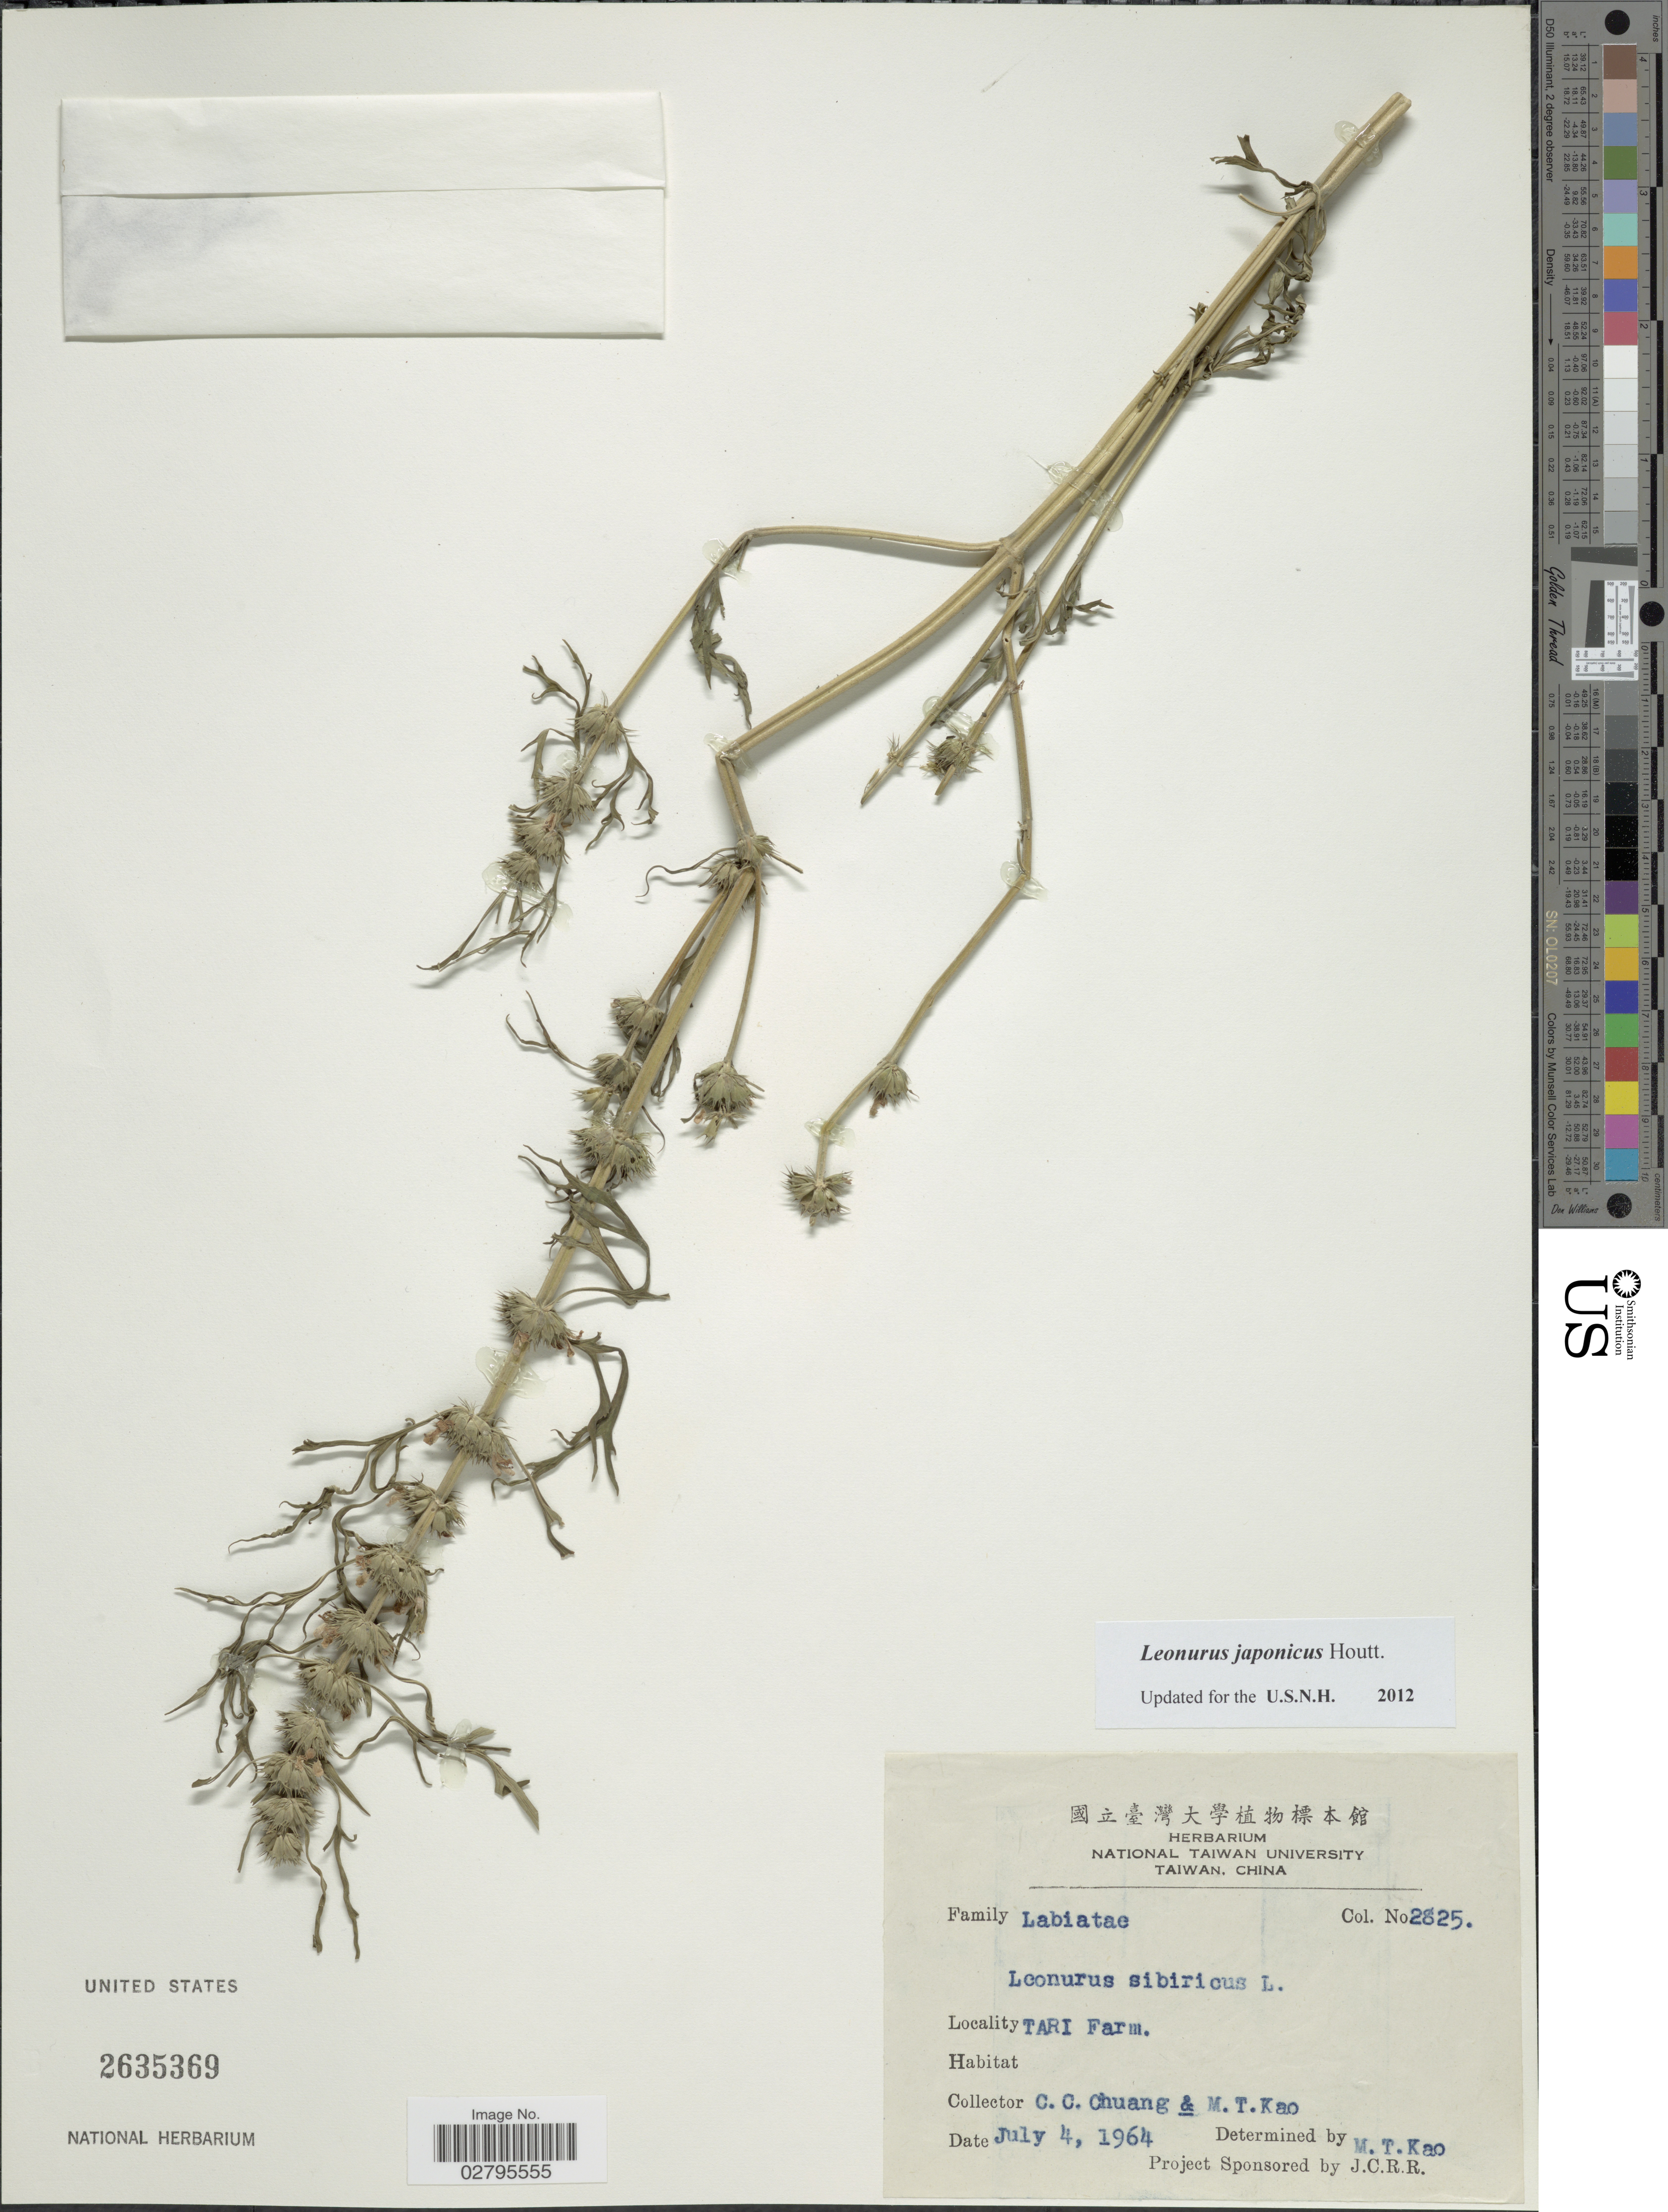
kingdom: Plantae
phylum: Tracheophyta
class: Magnoliopsida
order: Lamiales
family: Lamiaceae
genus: Leonurus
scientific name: Leonurus japonicus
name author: Houtt.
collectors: C. C. Chuang & M. T. Kao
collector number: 2825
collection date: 1964-07-04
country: China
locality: Tari Farm.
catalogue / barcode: US 2635369